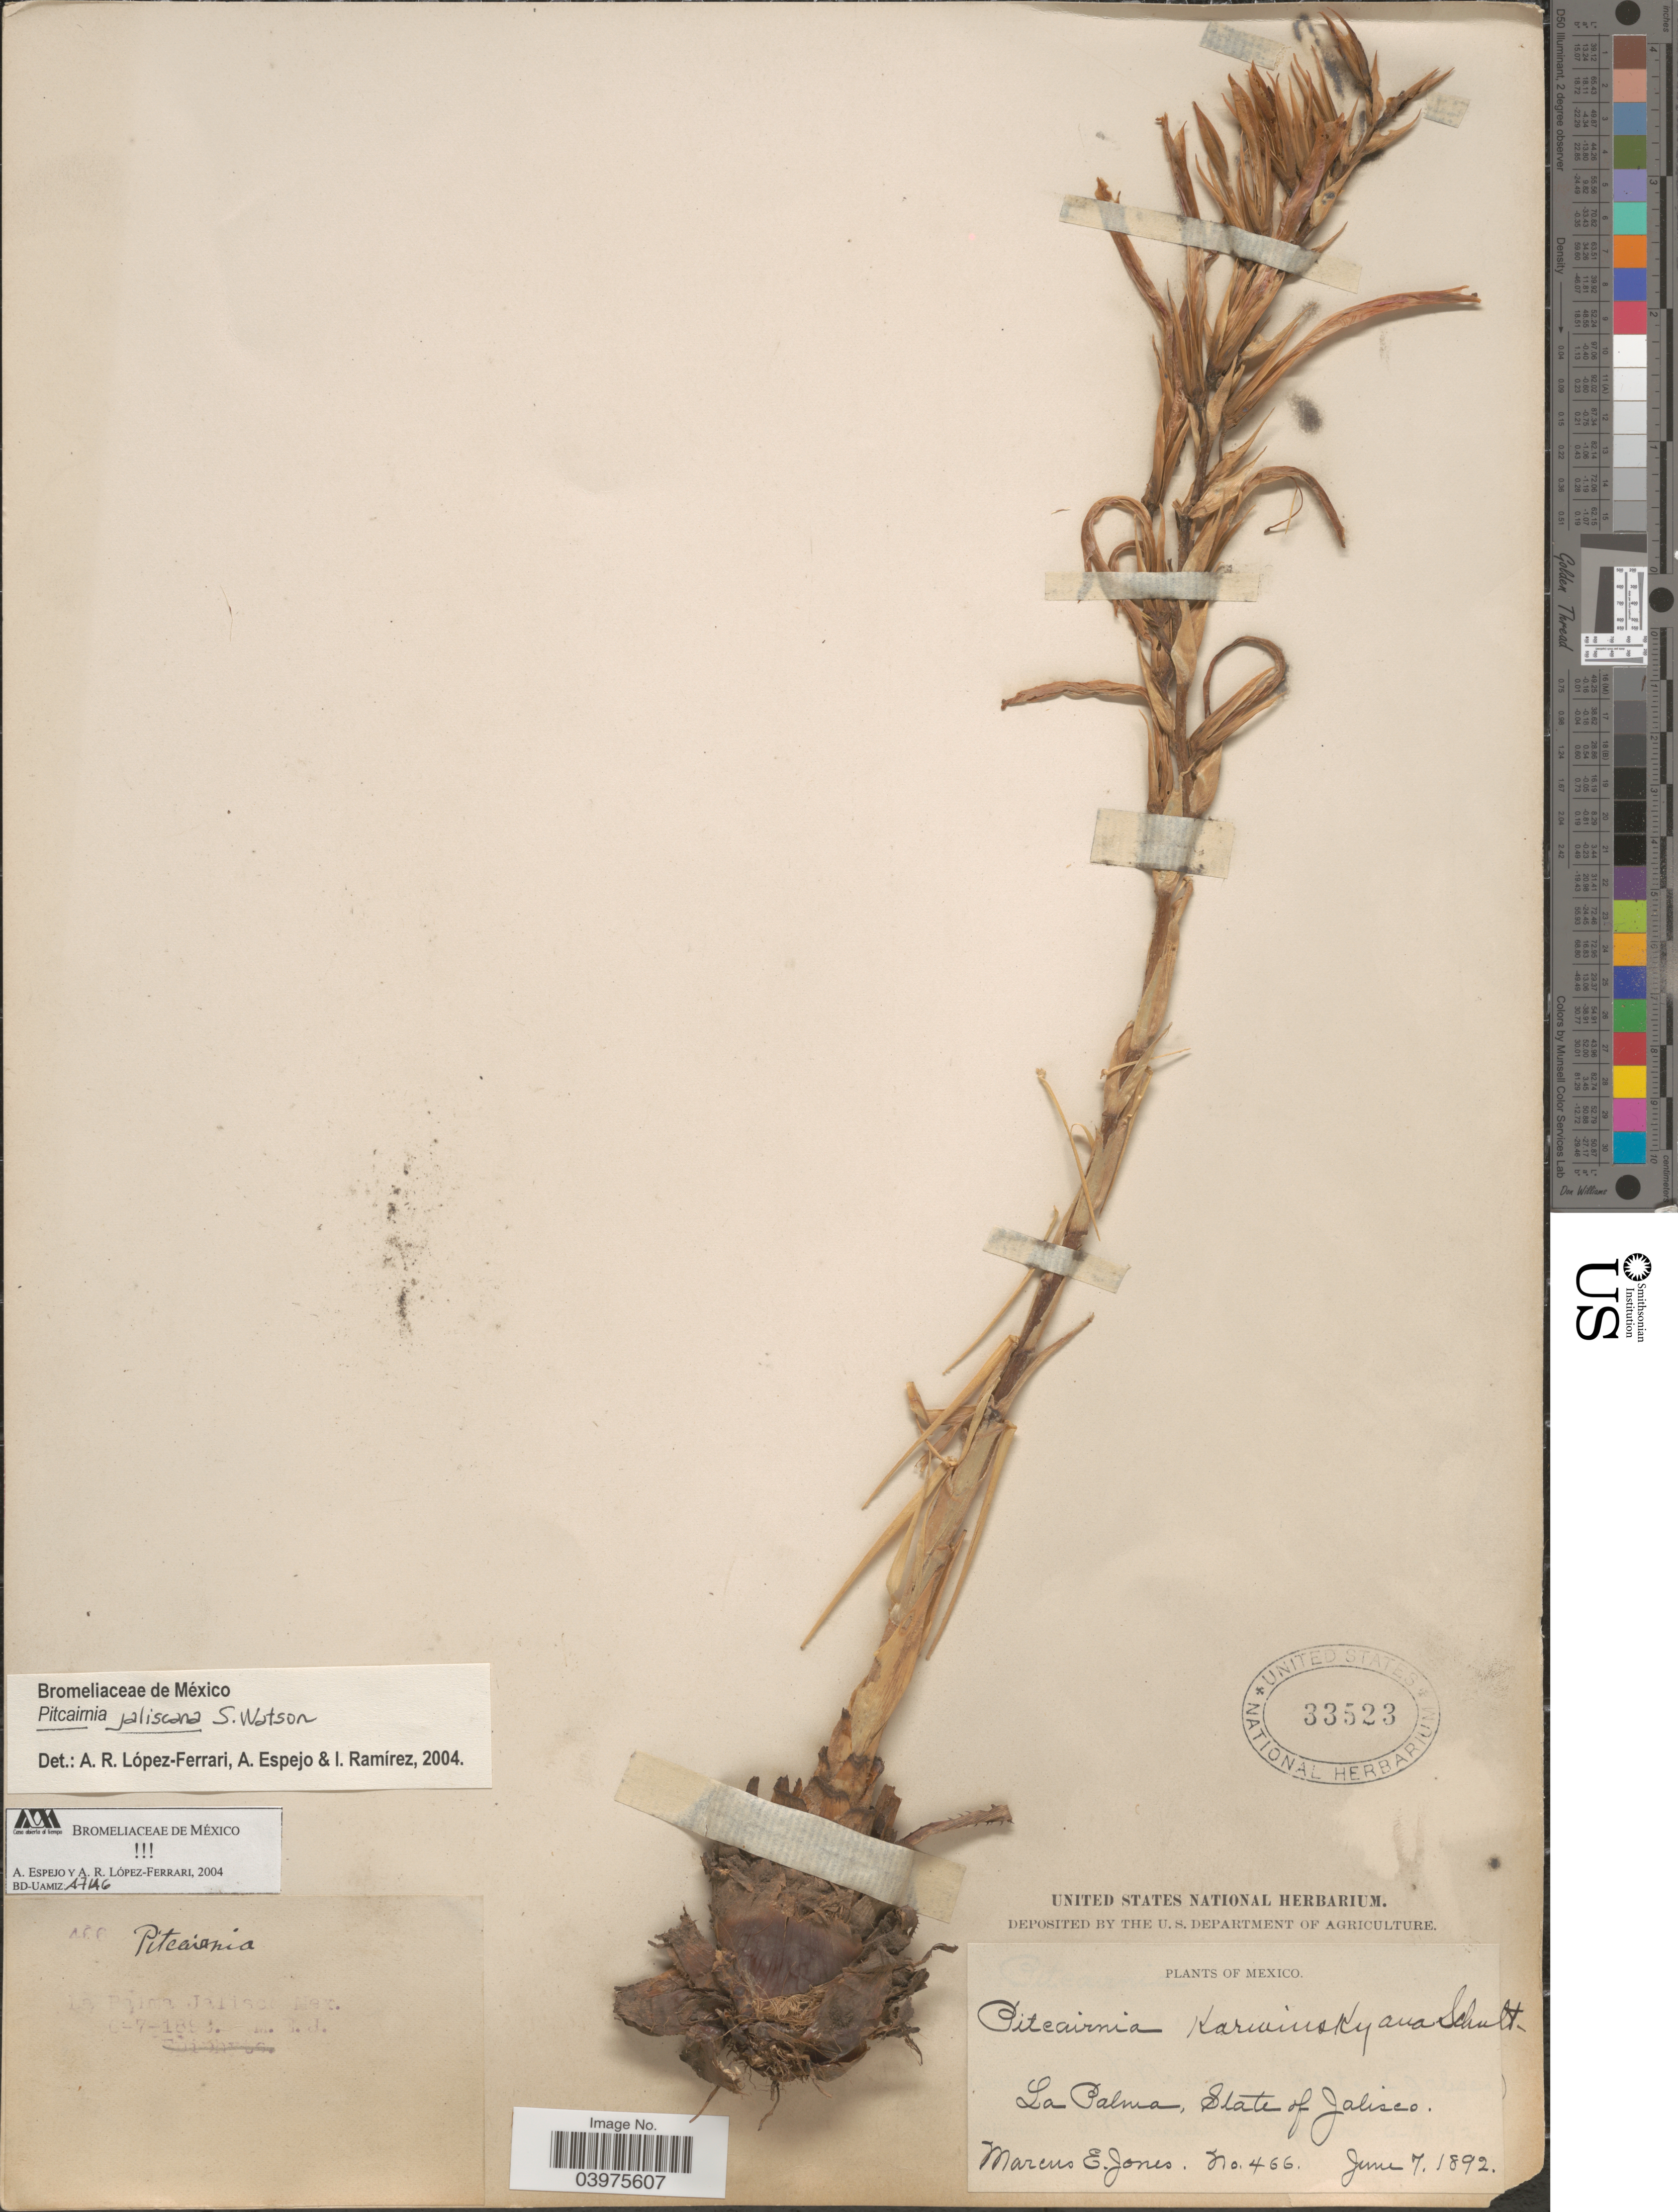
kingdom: Plantae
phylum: Tracheophyta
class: Liliopsida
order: Poales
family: Bromeliaceae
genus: Pitcairnia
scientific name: Pitcairnia jaliscana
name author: S. Watson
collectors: M. E. Jones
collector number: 466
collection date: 1892-06-07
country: Mexico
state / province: Jalisco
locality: La Palma.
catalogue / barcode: US 33523